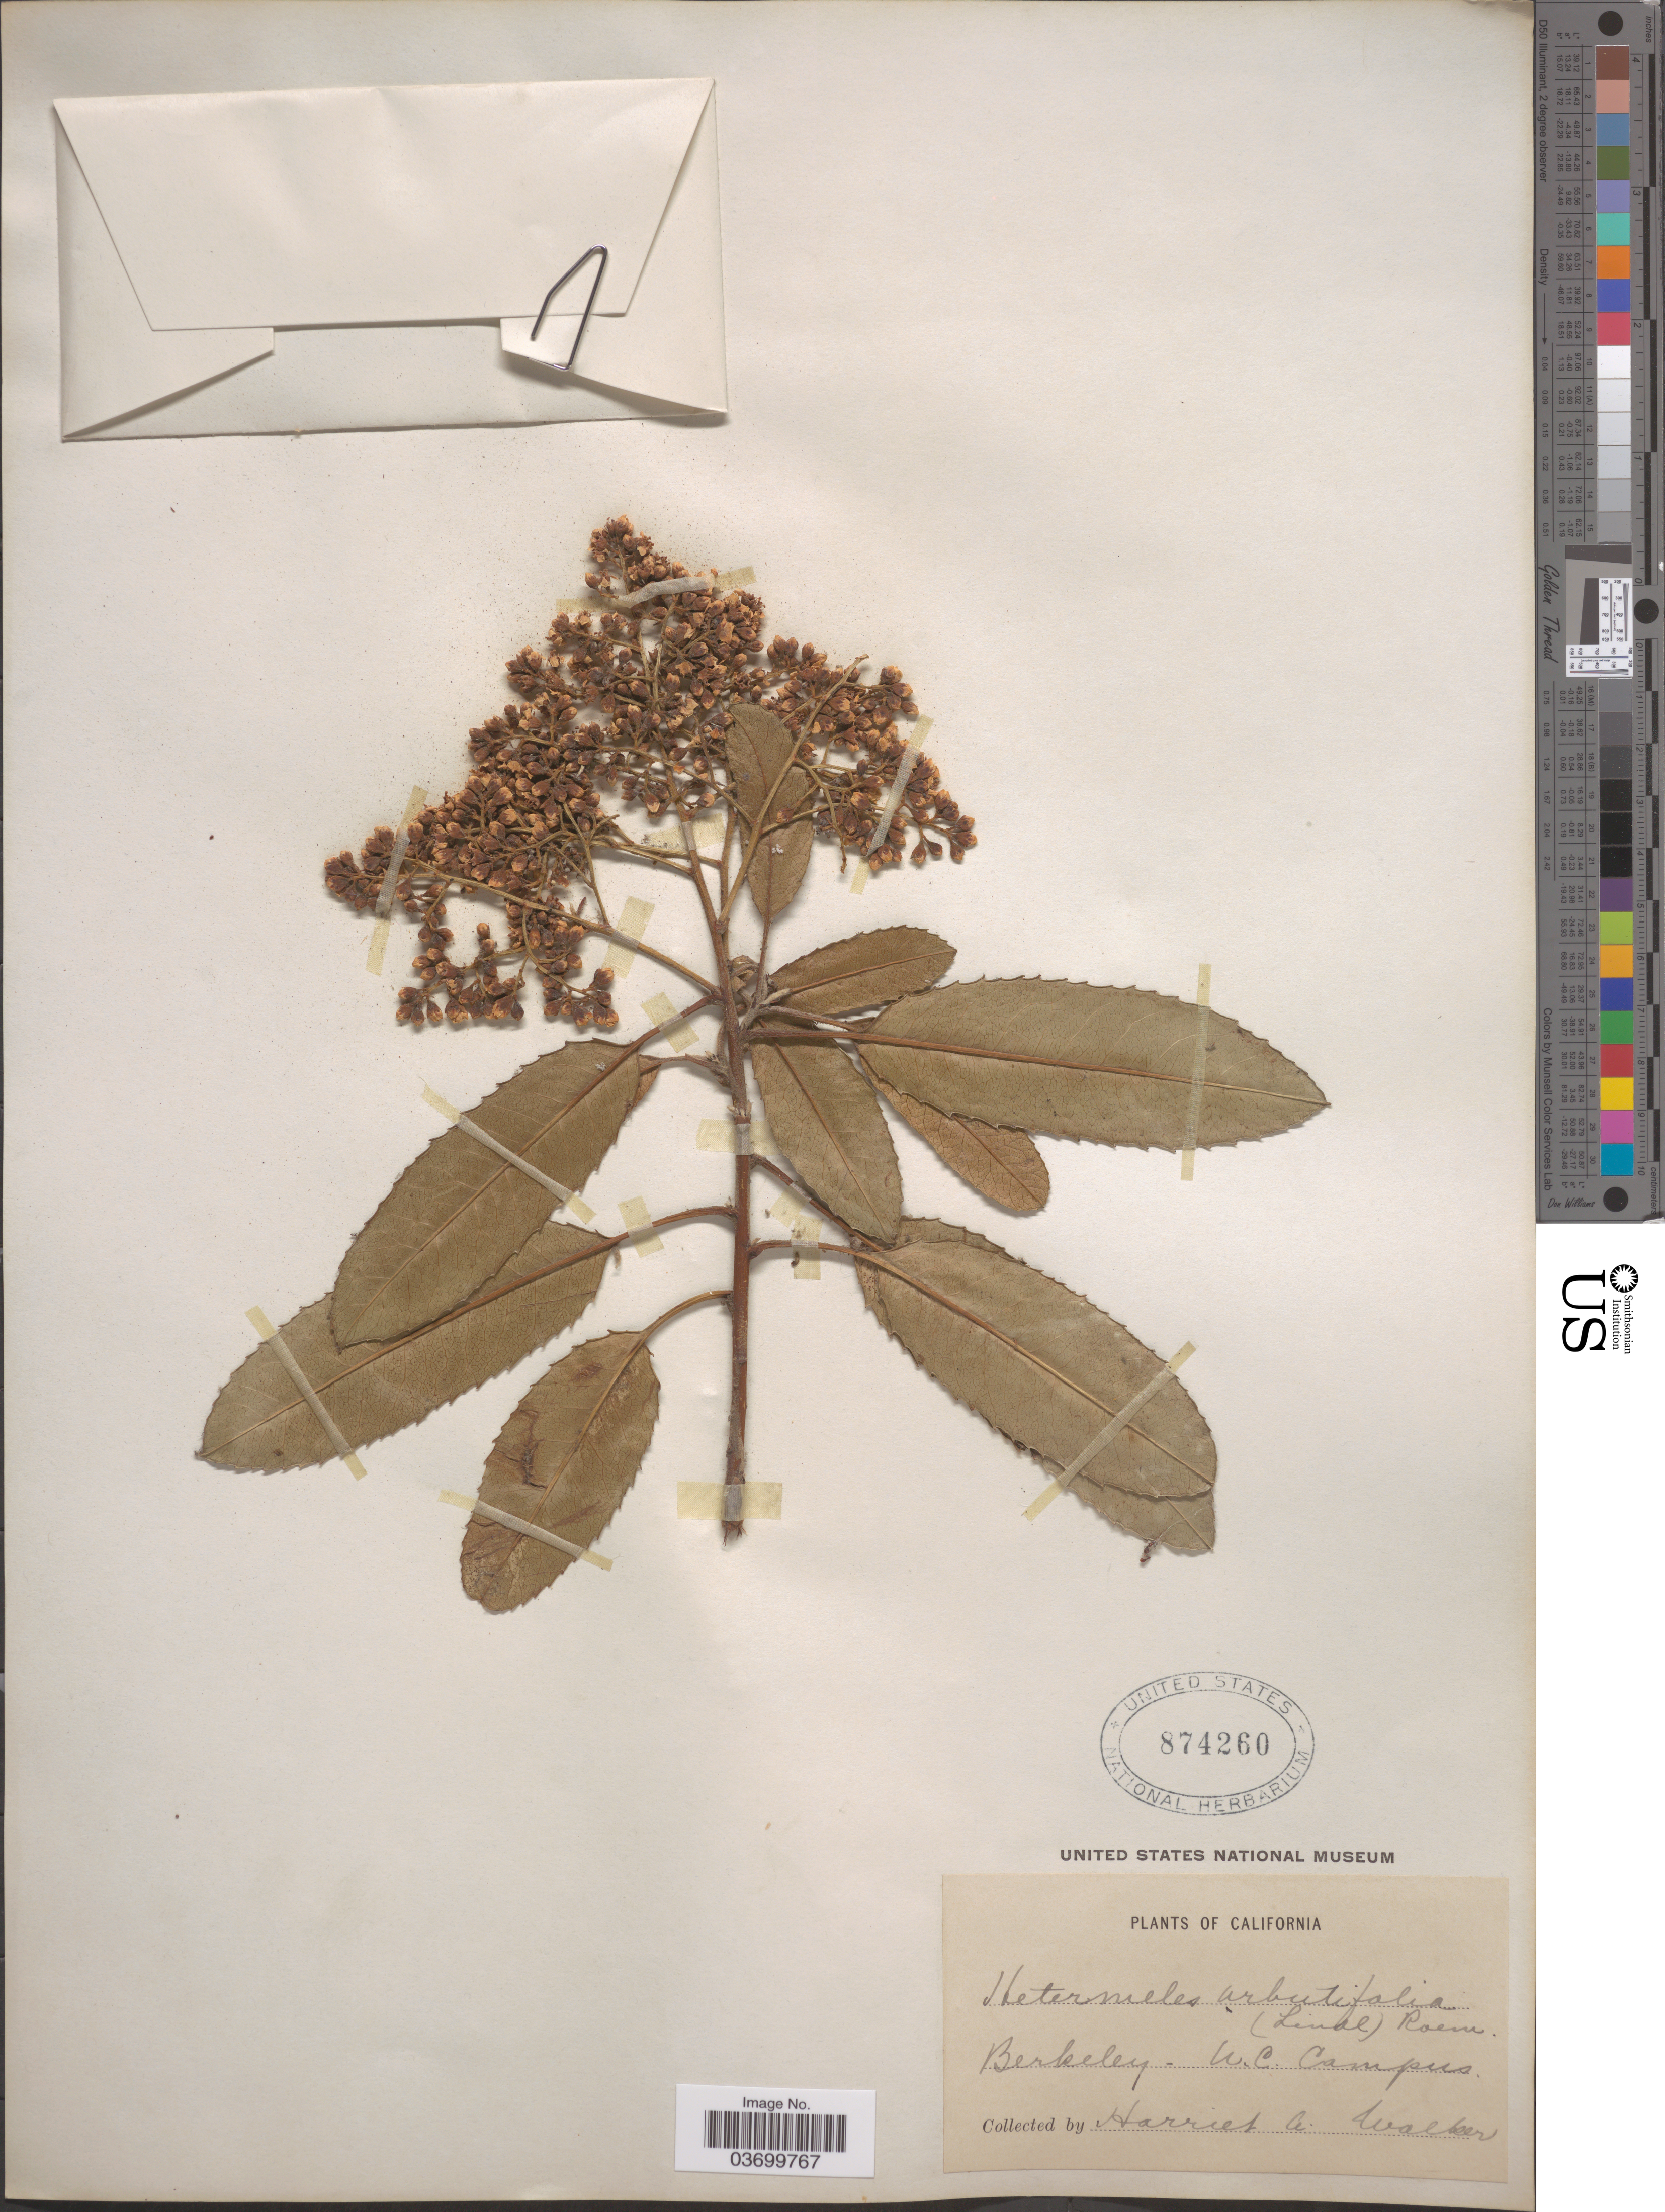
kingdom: Plantae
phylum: Tracheophyta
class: Magnoliopsida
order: Rosales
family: Rosaceae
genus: Heteromeles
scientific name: Heteromeles arbutifolia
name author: (Lindl.) Roemer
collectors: H. Walker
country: United States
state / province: California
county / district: Alameda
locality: Berkeley. U.C. Campus.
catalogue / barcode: US 874260